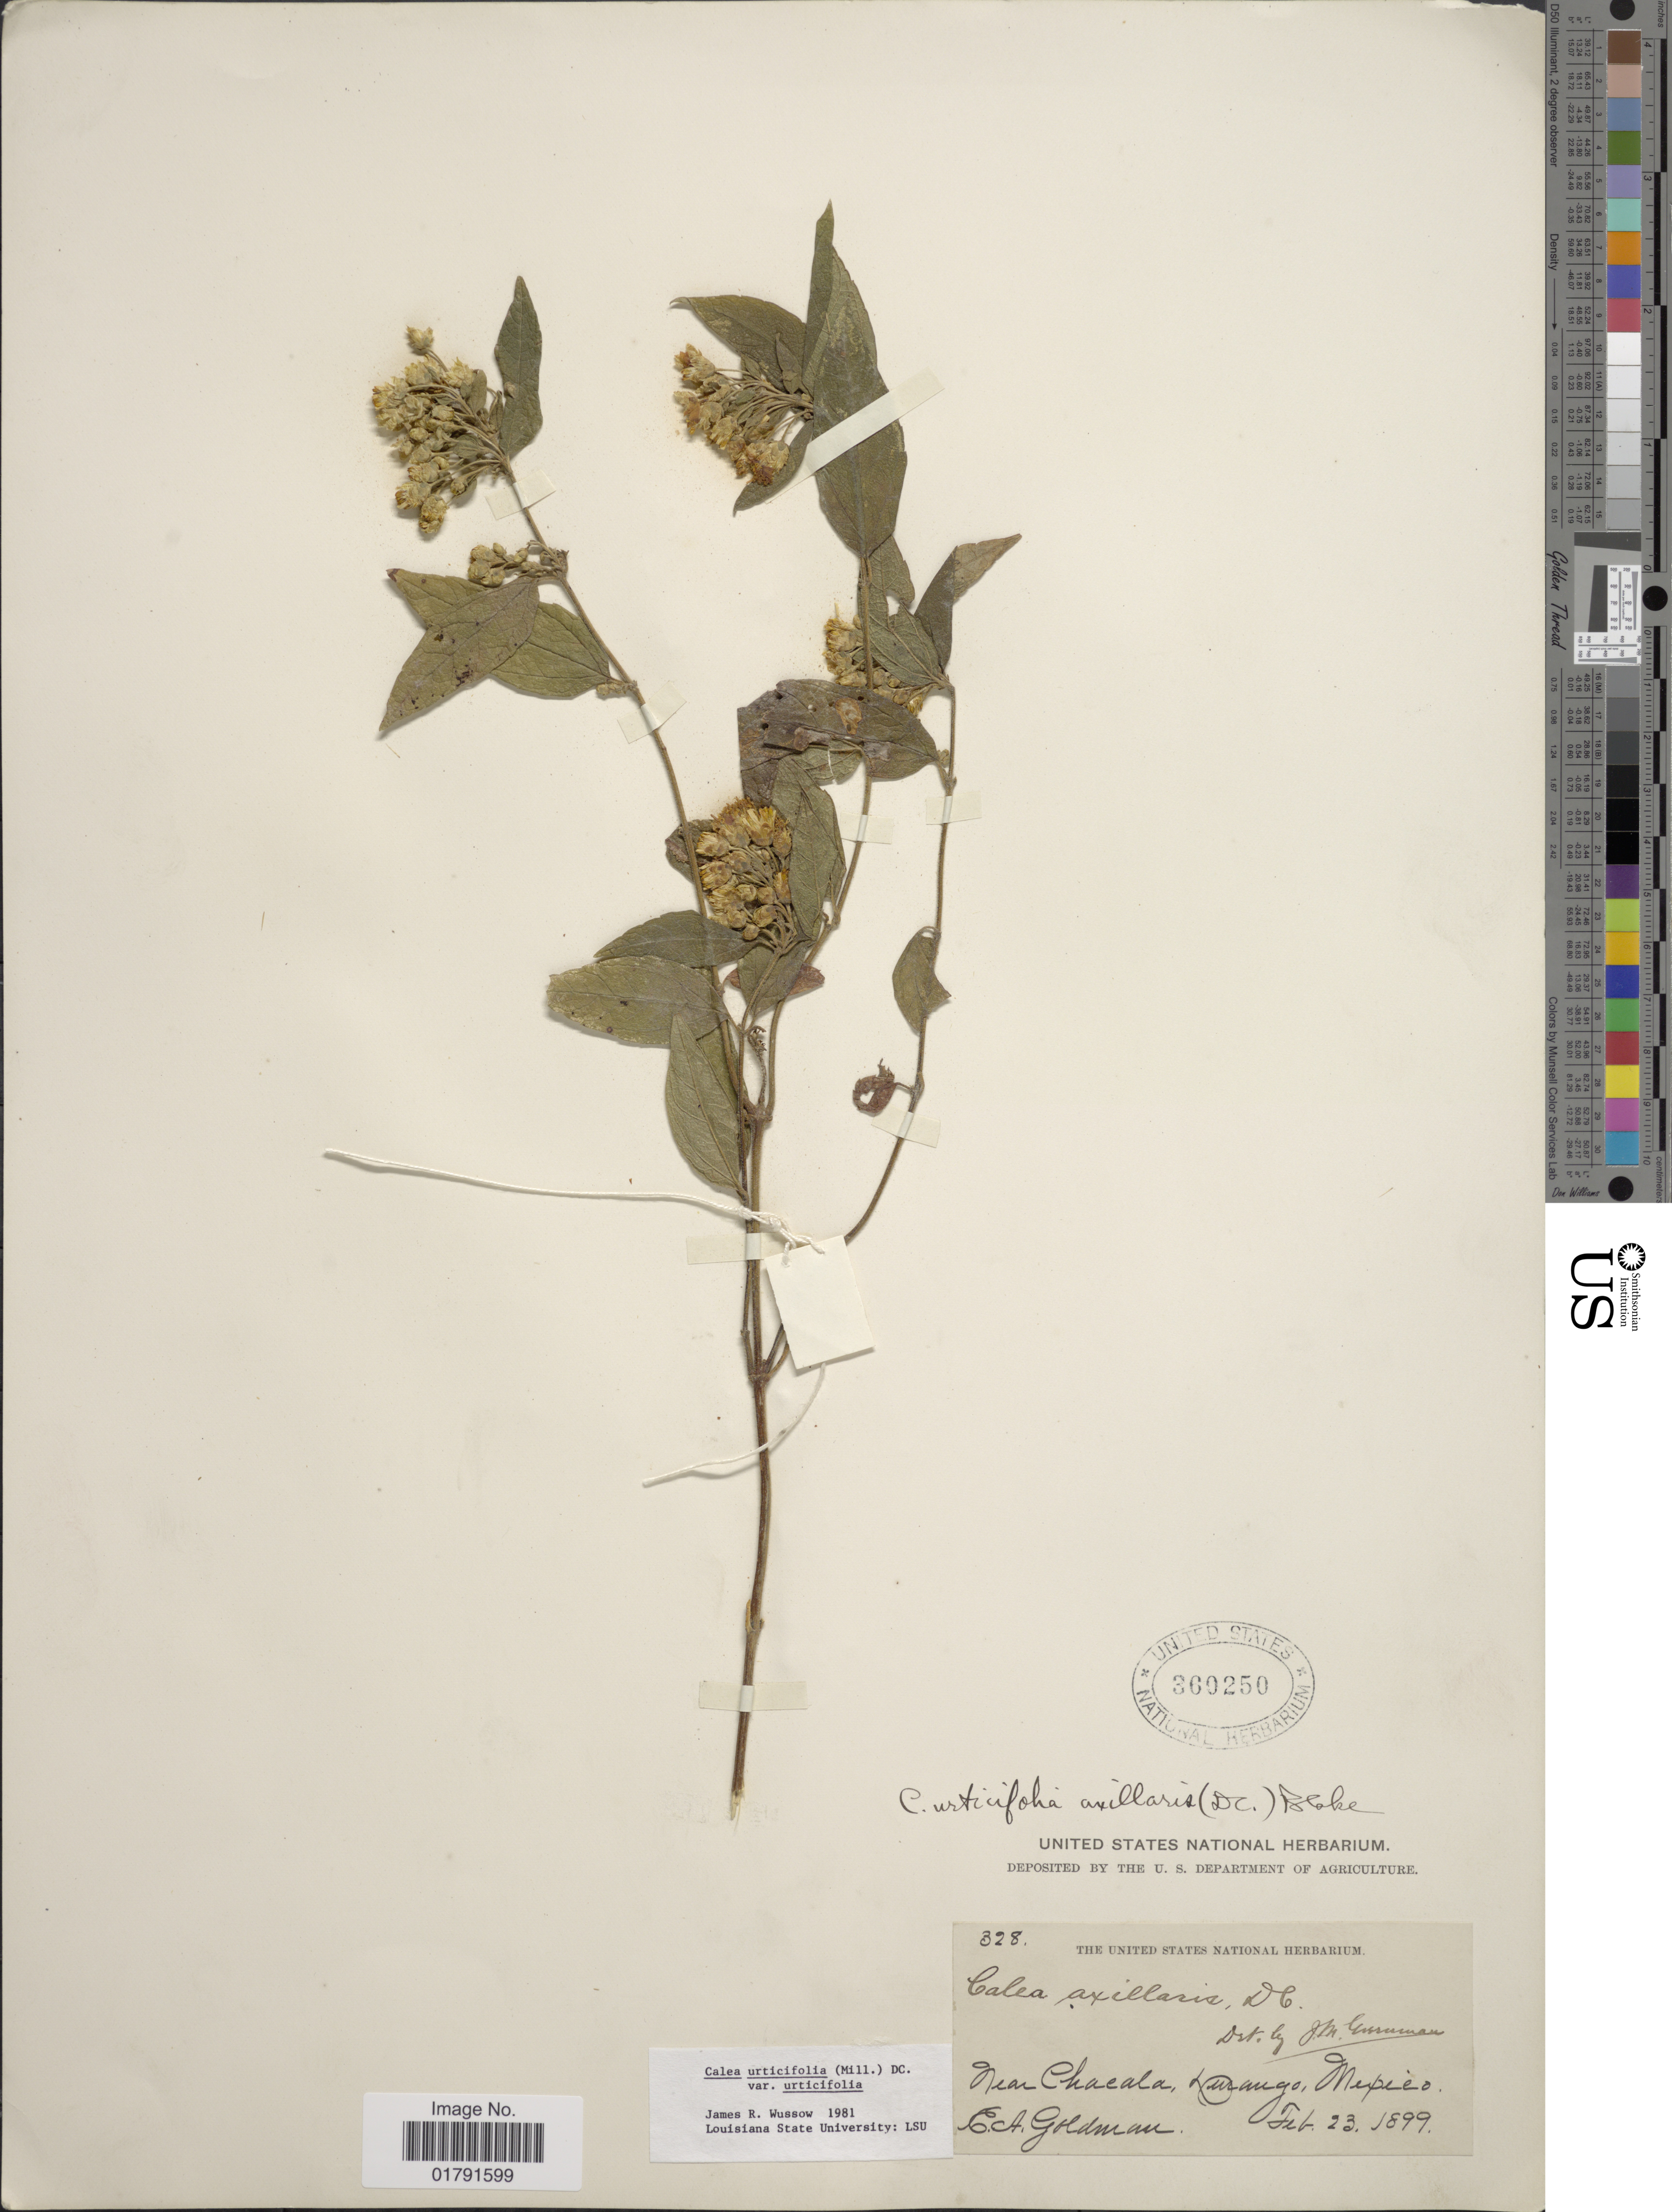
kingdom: Plantae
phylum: Tracheophyta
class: Magnoliopsida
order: Asterales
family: Asteraceae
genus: Calea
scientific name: Calea urticifolia var. urticifolia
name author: (Mill.) DC.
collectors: E. A. Goldman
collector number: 328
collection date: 1899-02-23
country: Mexico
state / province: Durango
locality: Near Chacala, Mipico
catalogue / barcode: US 360250